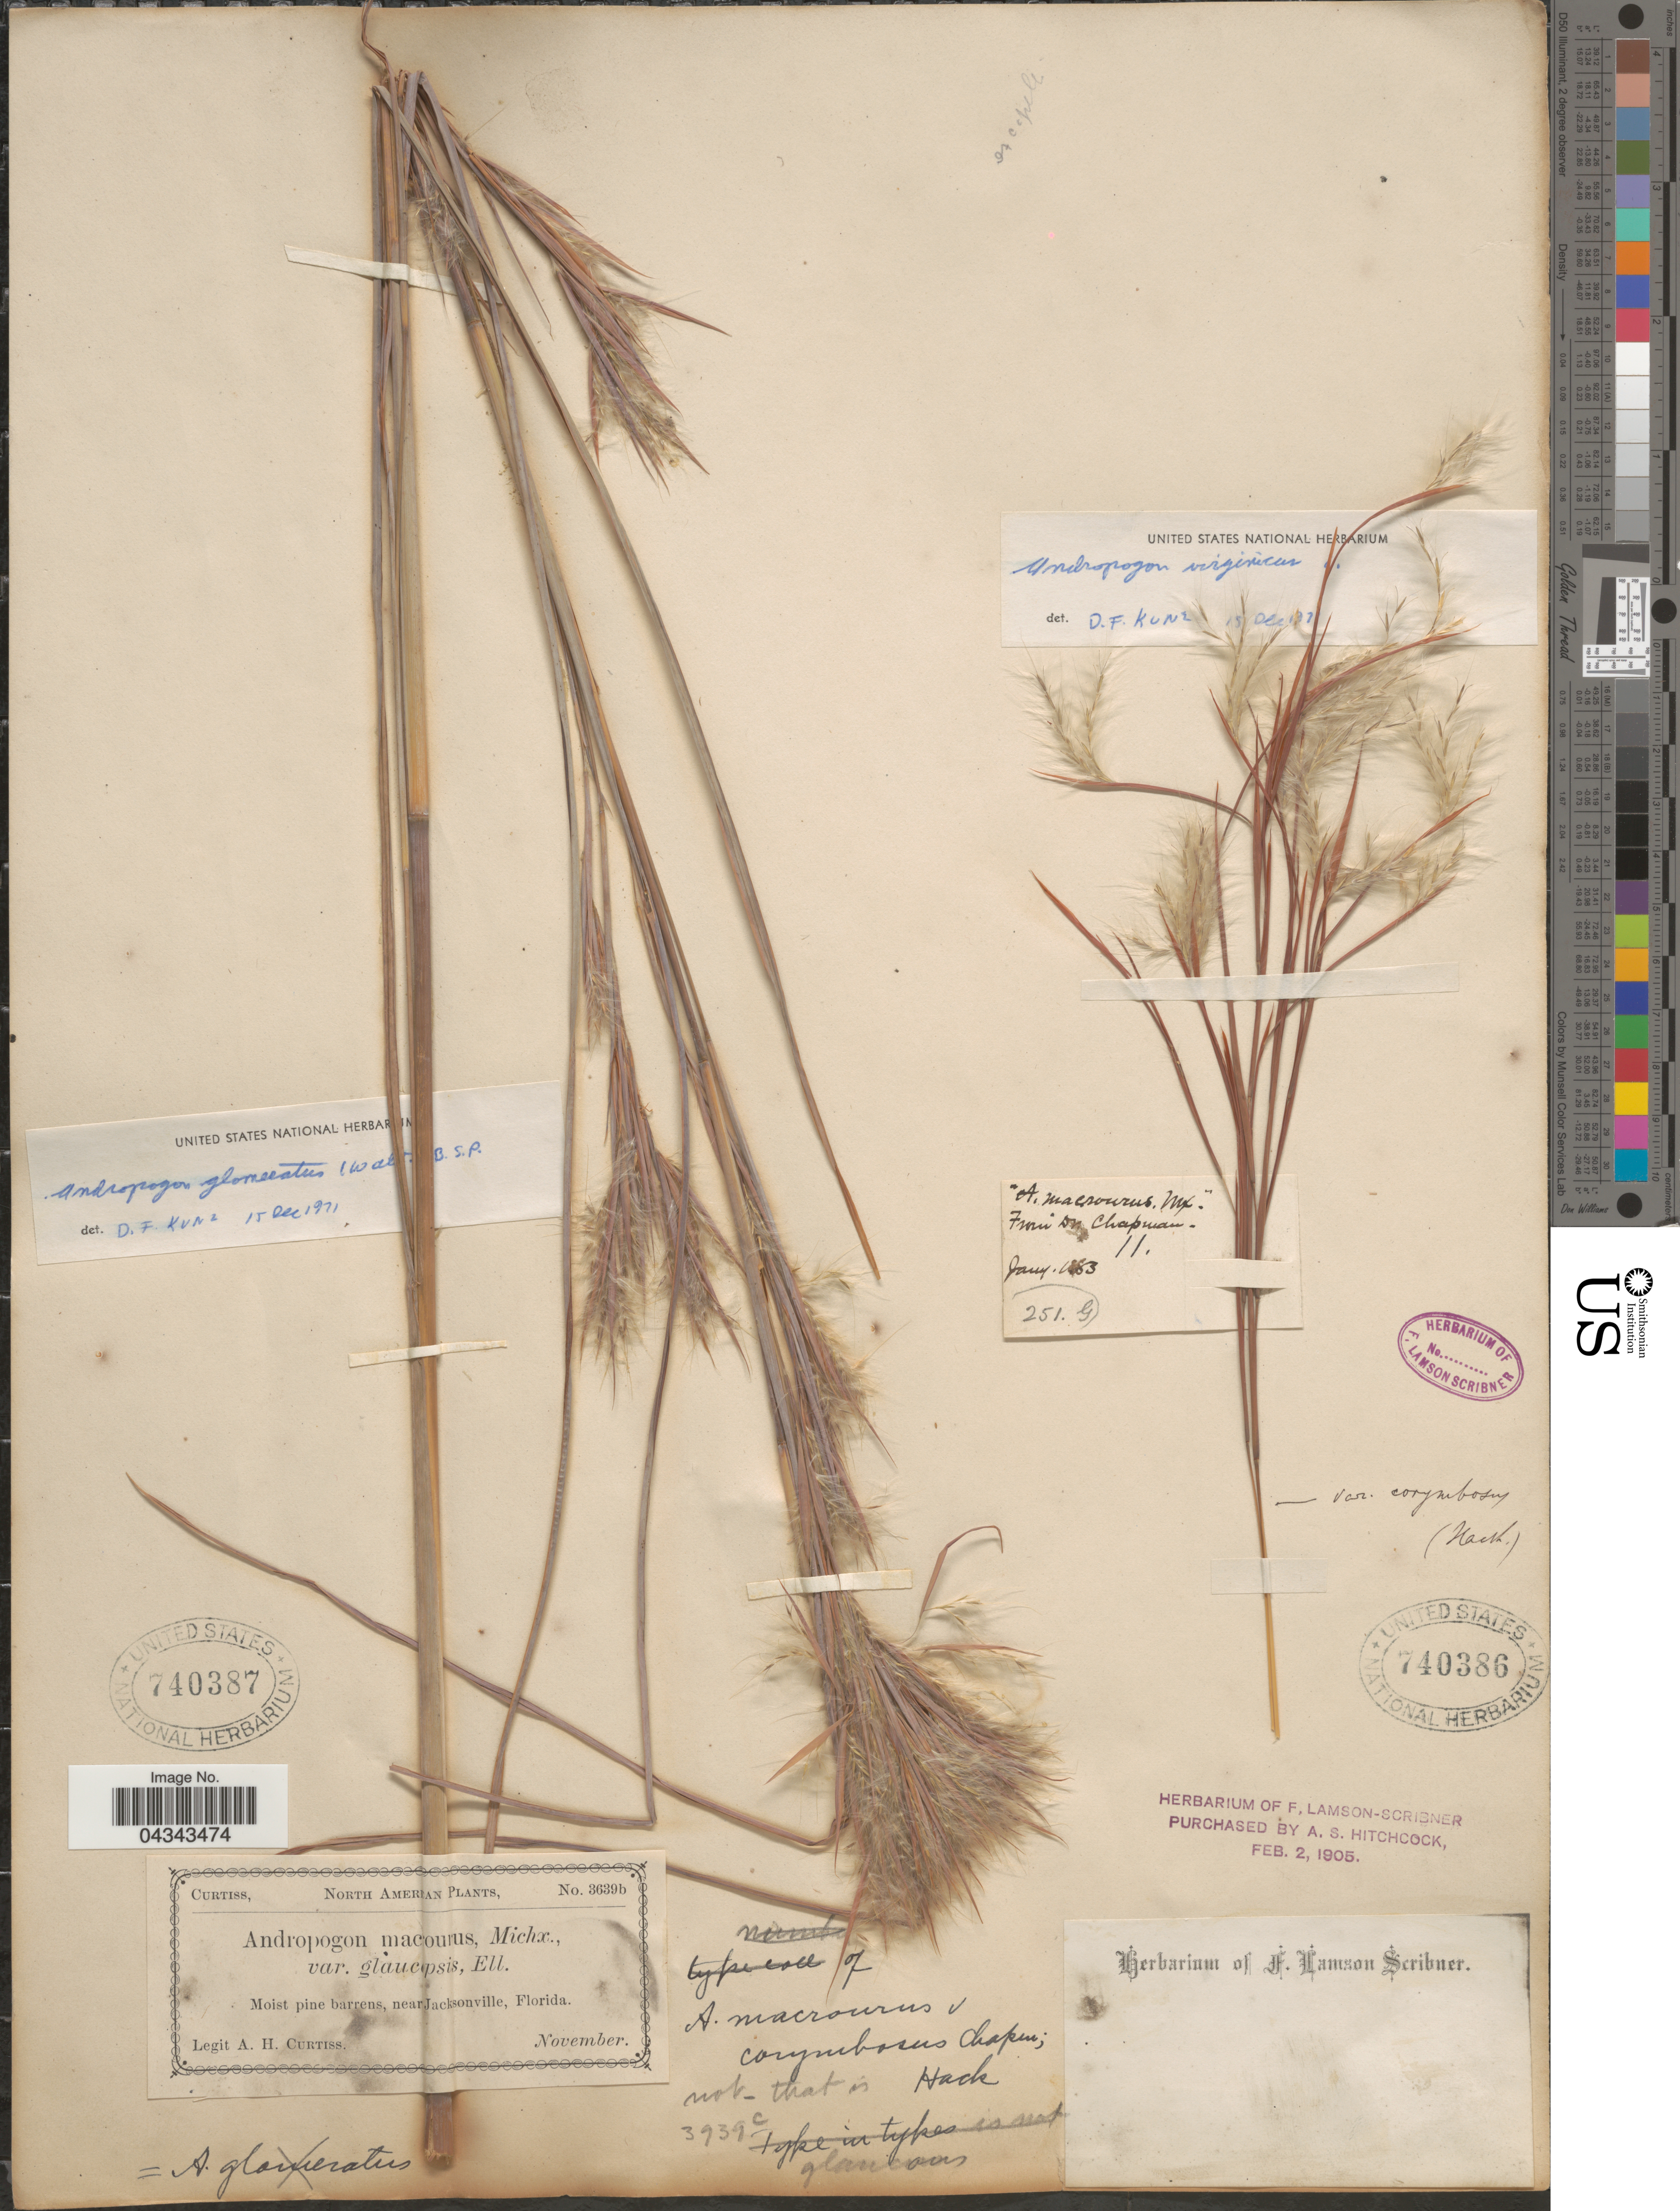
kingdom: Plantae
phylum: Tracheophyta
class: Liliopsida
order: Poales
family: Poaceae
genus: Andropogon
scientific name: Andropogon glomeratus var. glaucopsis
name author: C. Mohr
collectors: ex herb. F. Lamson Scribner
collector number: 251G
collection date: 1883-01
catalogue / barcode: US 740386